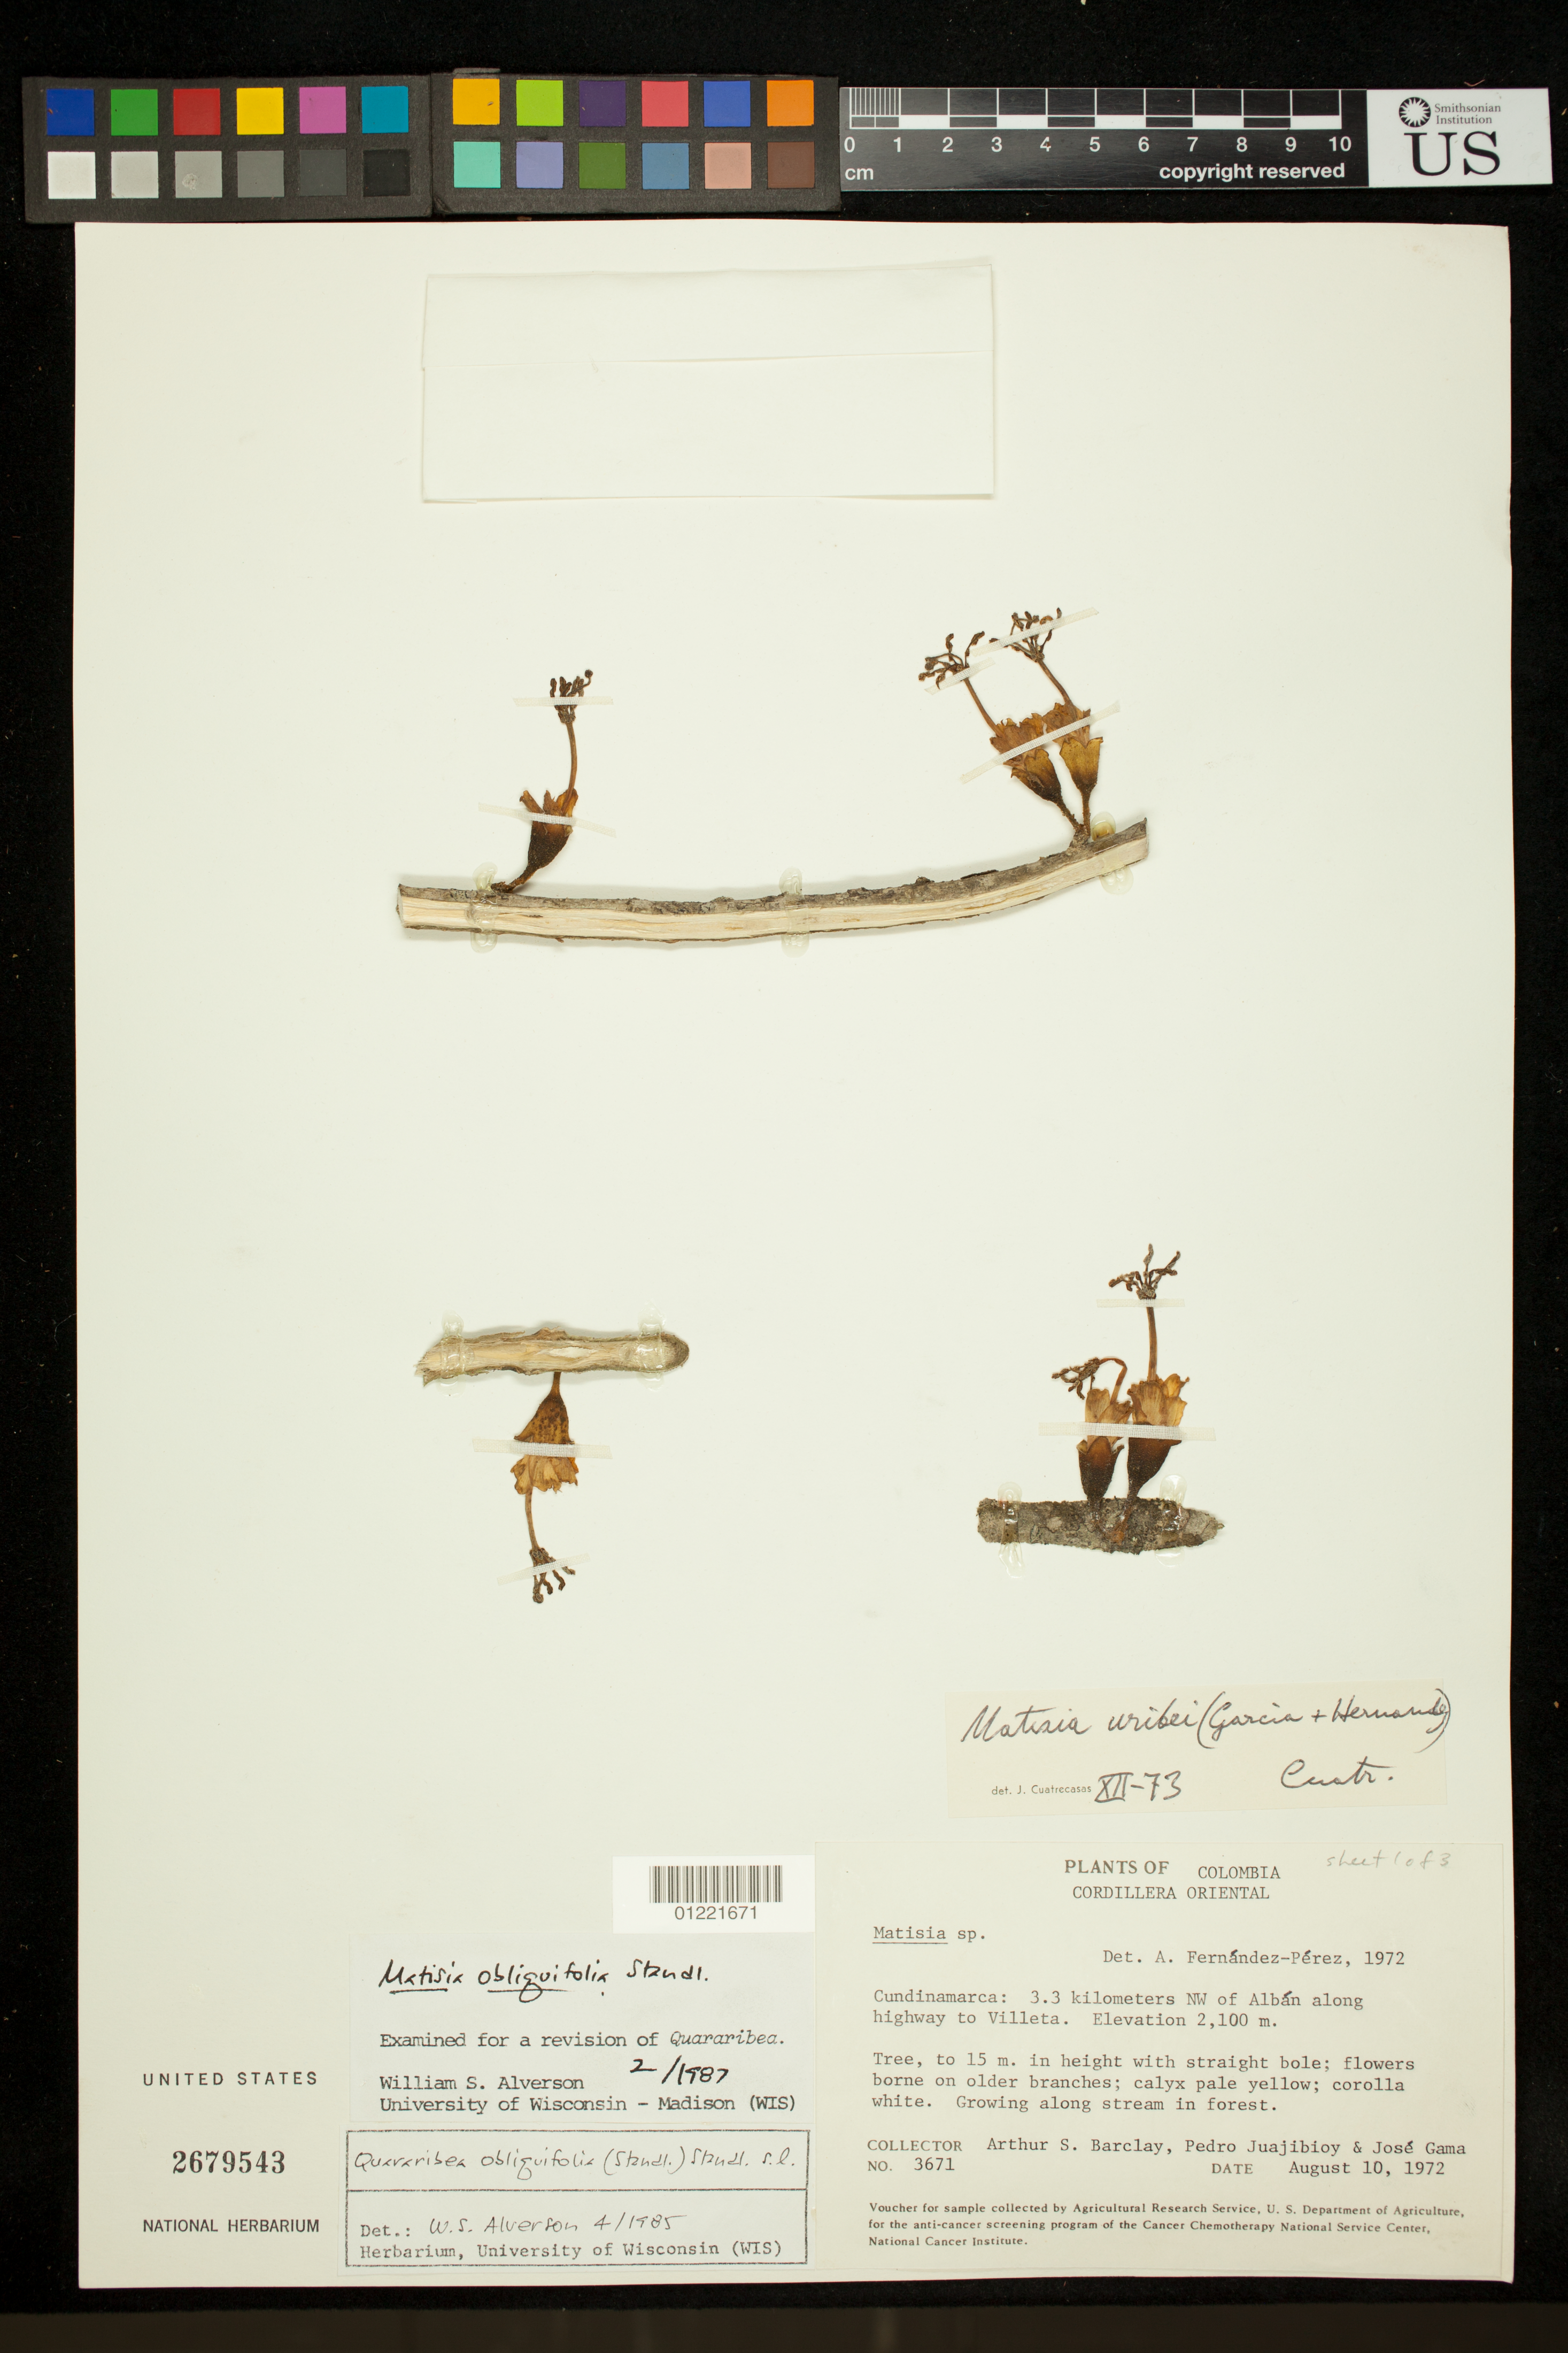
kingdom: Plantae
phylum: Tracheophyta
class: Magnoliopsida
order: Malvales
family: Malvaceae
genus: Matisia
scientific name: Matisia obliquifolia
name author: Standl.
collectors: A. S. Barclay, P. Juajibioy & J. Gama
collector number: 3671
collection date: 1972-08-10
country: Colombia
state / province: Cundinamarca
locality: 3.3 kilometers NW of Alban along highway to Villeta.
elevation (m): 2100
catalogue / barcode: US 2679543